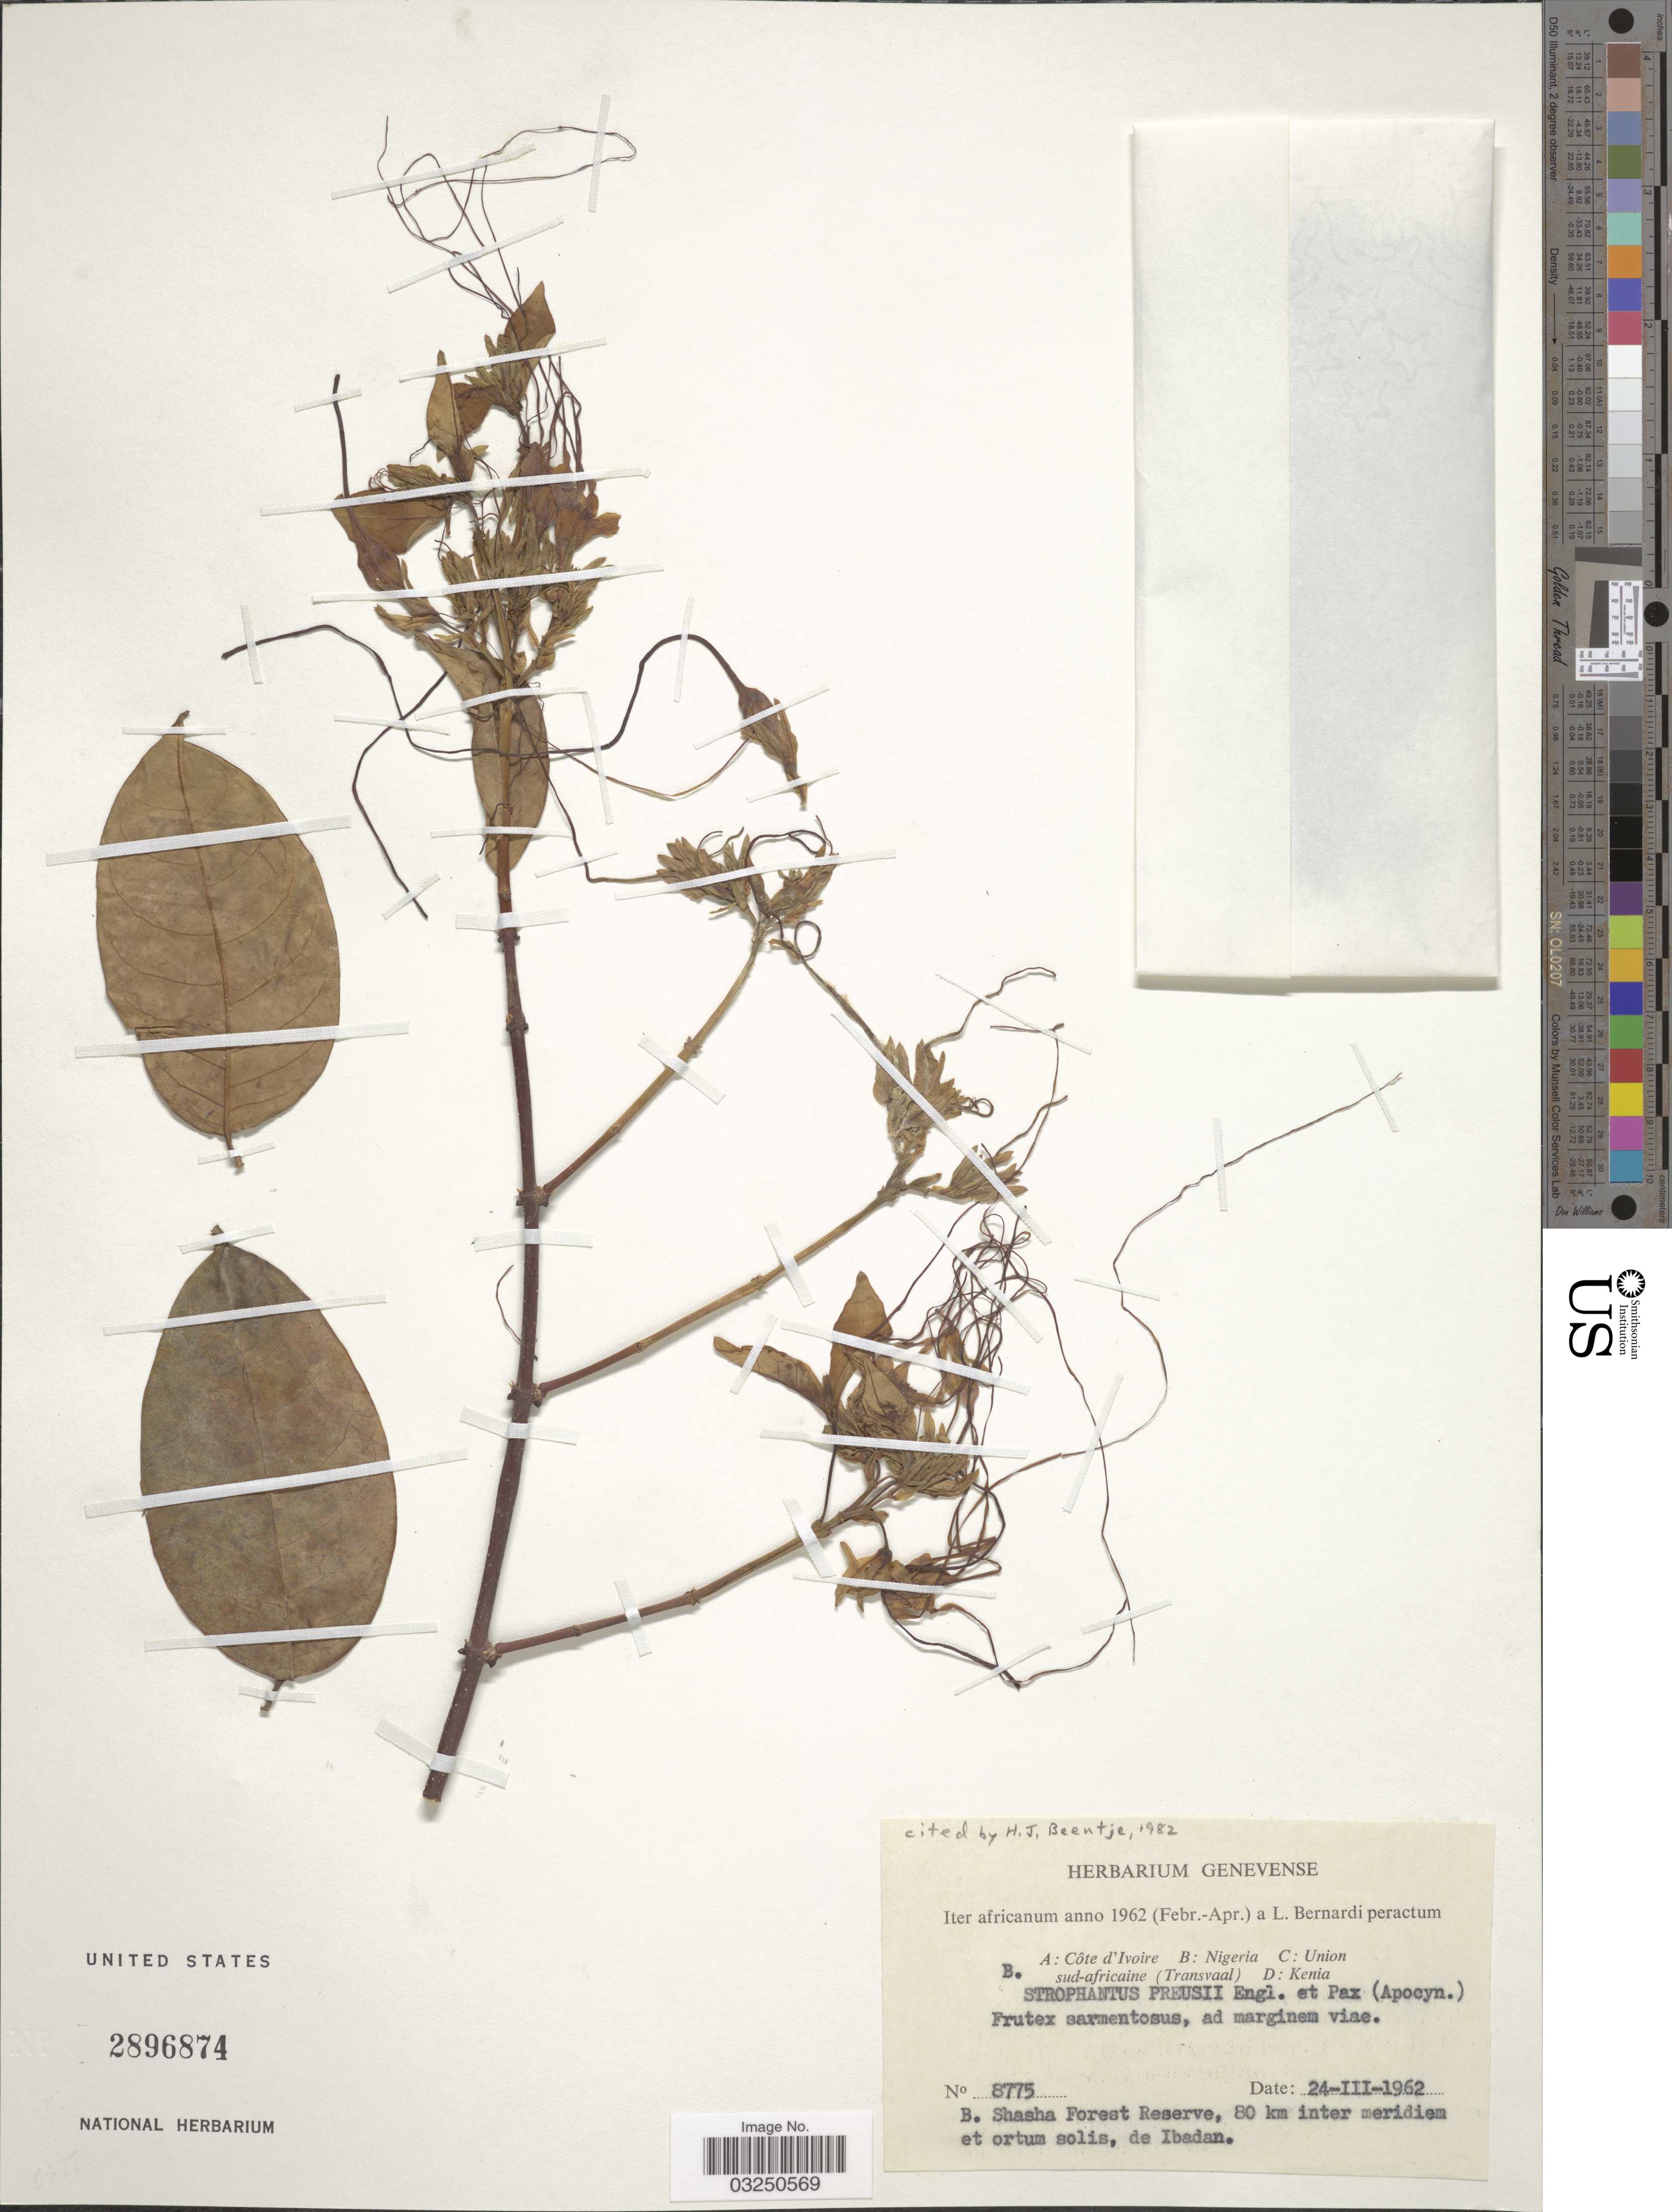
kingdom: Plantae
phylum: Tracheophyta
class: Magnoliopsida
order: Gentianales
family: Apocynaceae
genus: Strophanthus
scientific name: Strophanthus preussii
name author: Engl. & Pax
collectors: L. Bernardi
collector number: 8775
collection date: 1962-03-24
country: Nigeria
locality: Shasha Forest Reserve, 80 km inter meridiem et ortum soilis, de Ibadan.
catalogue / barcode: US 2896874